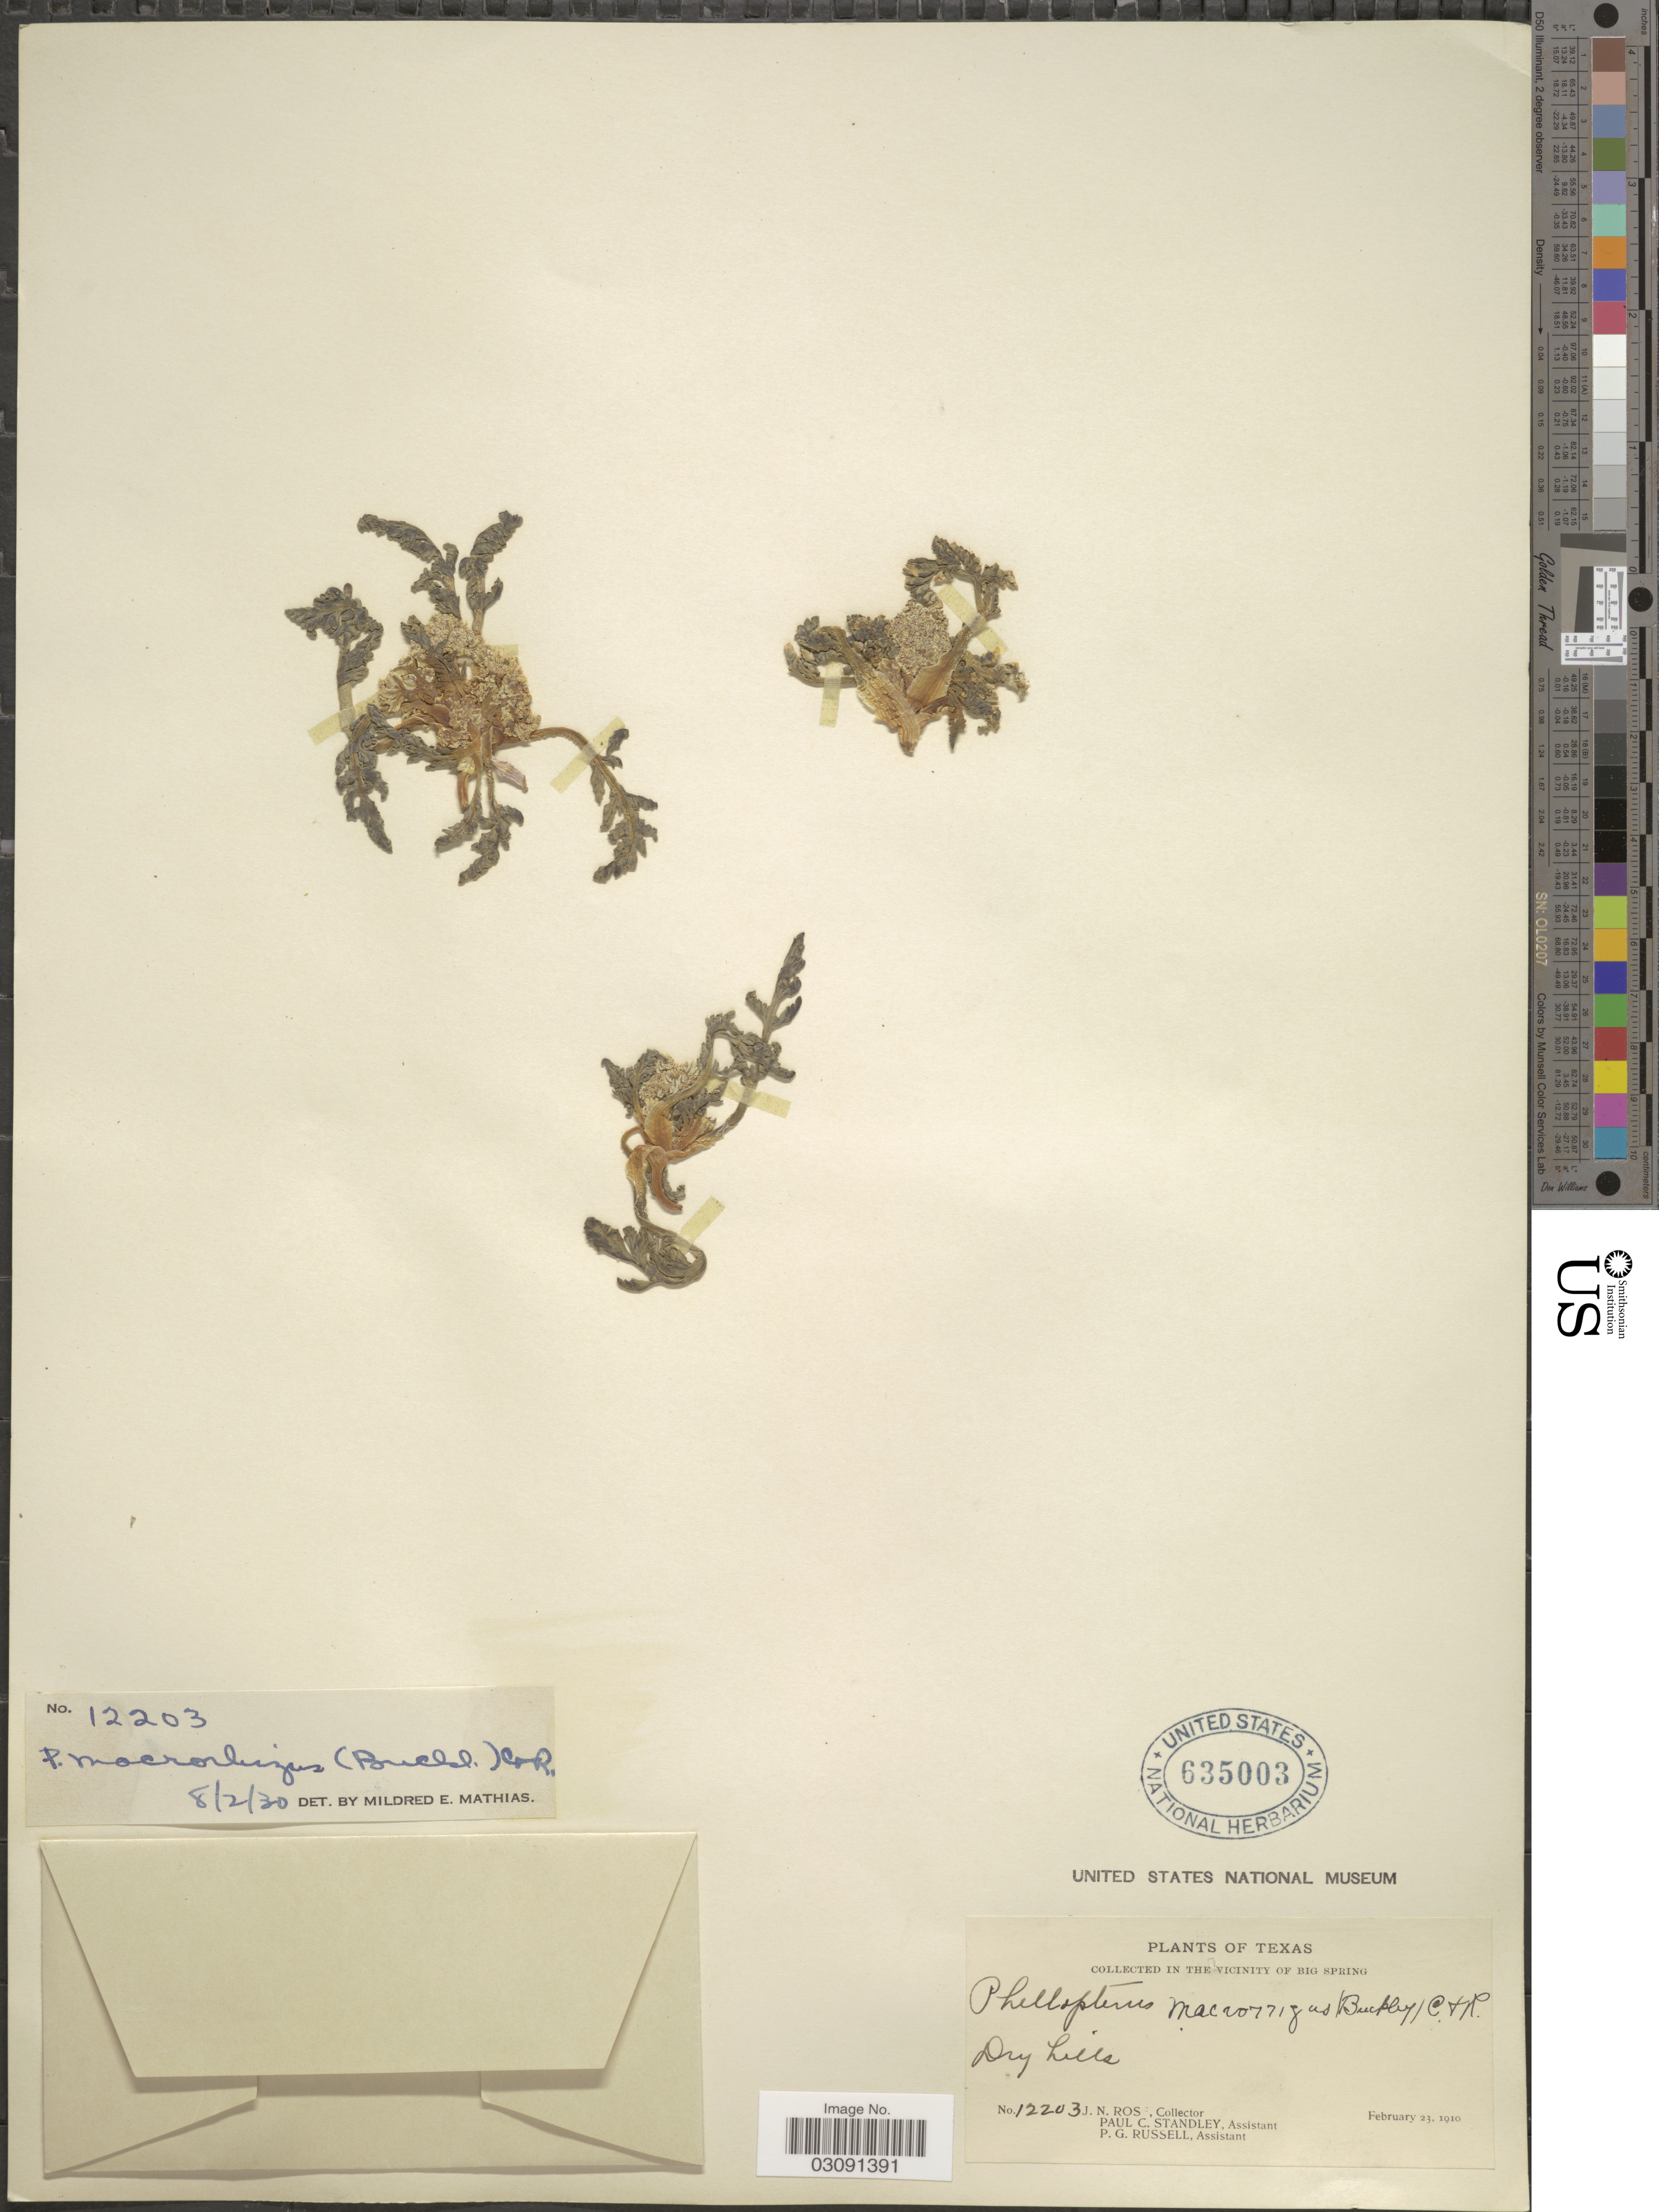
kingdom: Plantae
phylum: Tracheophyta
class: Magnoliopsida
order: Apiales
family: Apiaceae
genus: Cymopterus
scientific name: Cymopterus macrorhizus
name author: Buckley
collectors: J. N. Rose, P. C. Standley & P. G. Russell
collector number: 12203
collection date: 1910-02-23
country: United States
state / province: Texas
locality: In the vicinity of Big Spring.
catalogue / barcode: US 635003